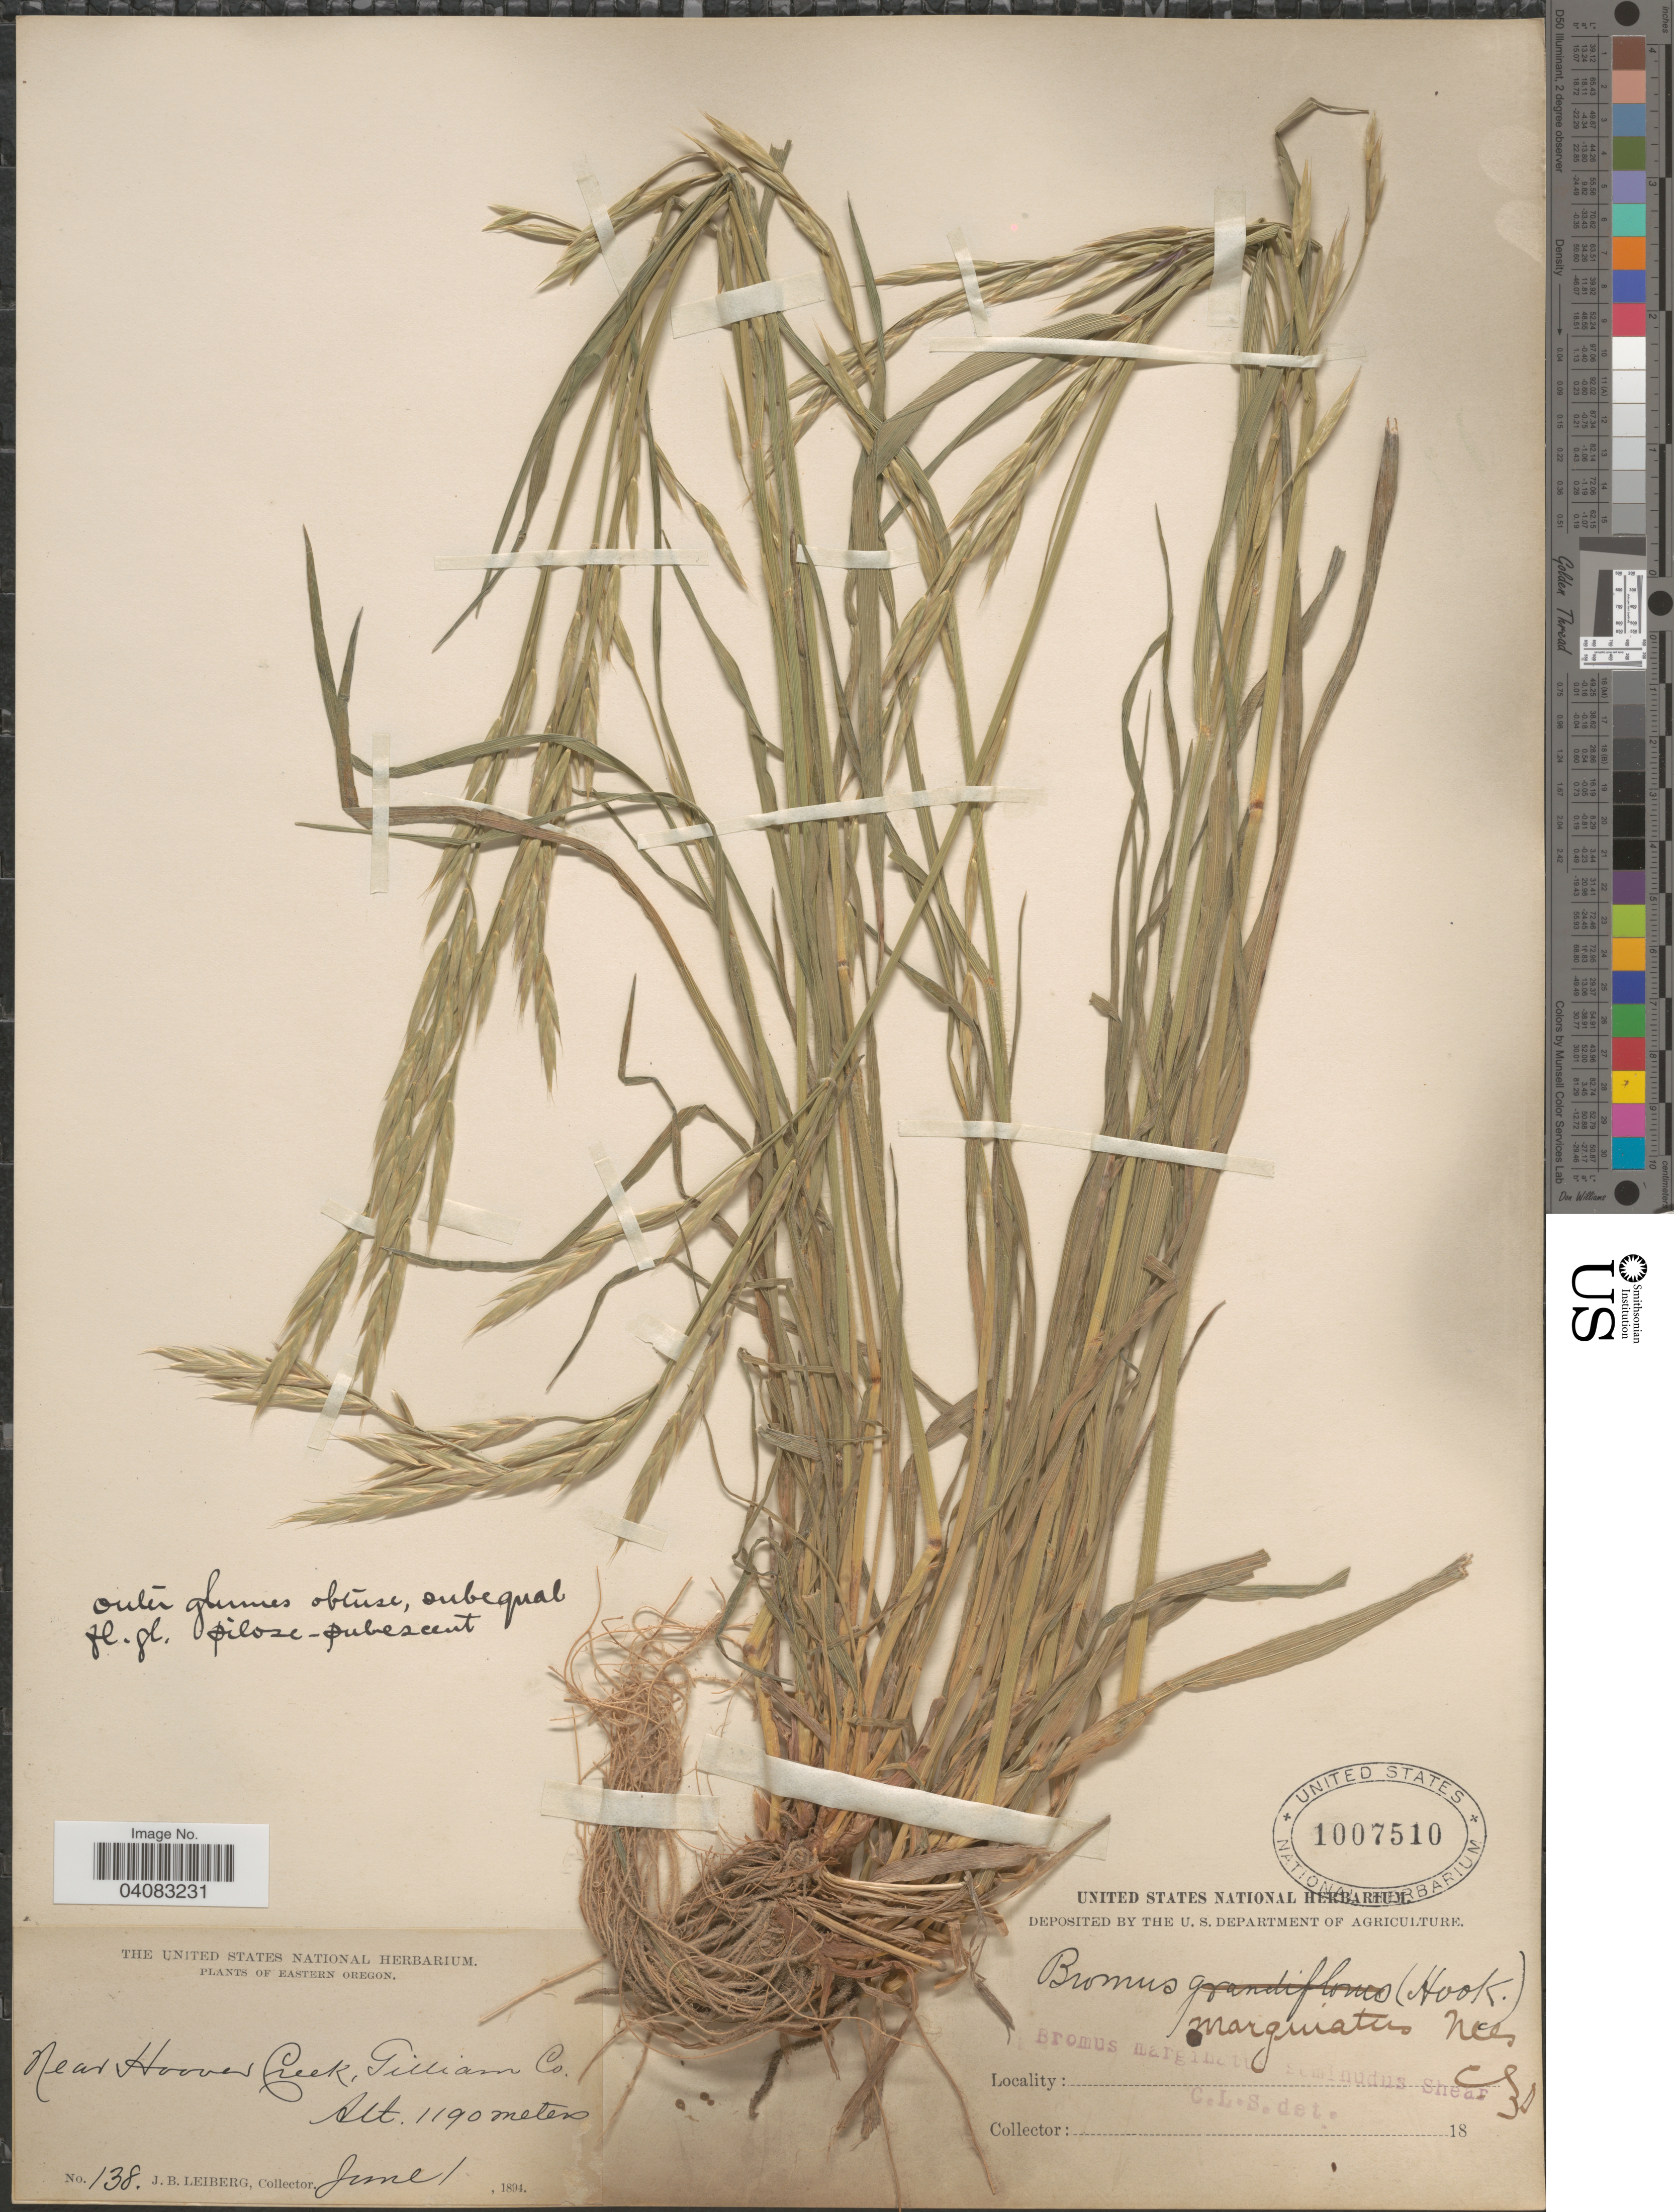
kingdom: Plantae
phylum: Tracheophyta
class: Liliopsida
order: Poales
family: Poaceae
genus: Bromus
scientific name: Bromus marginatus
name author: Nees ex Steud.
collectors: J. B. Leiberg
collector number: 138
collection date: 1894-06-01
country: United States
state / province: Oregon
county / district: Gilliam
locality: Eastern Oregon. Near Hoover Creek, Gilliam Co.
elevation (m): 1190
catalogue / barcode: US 1007510